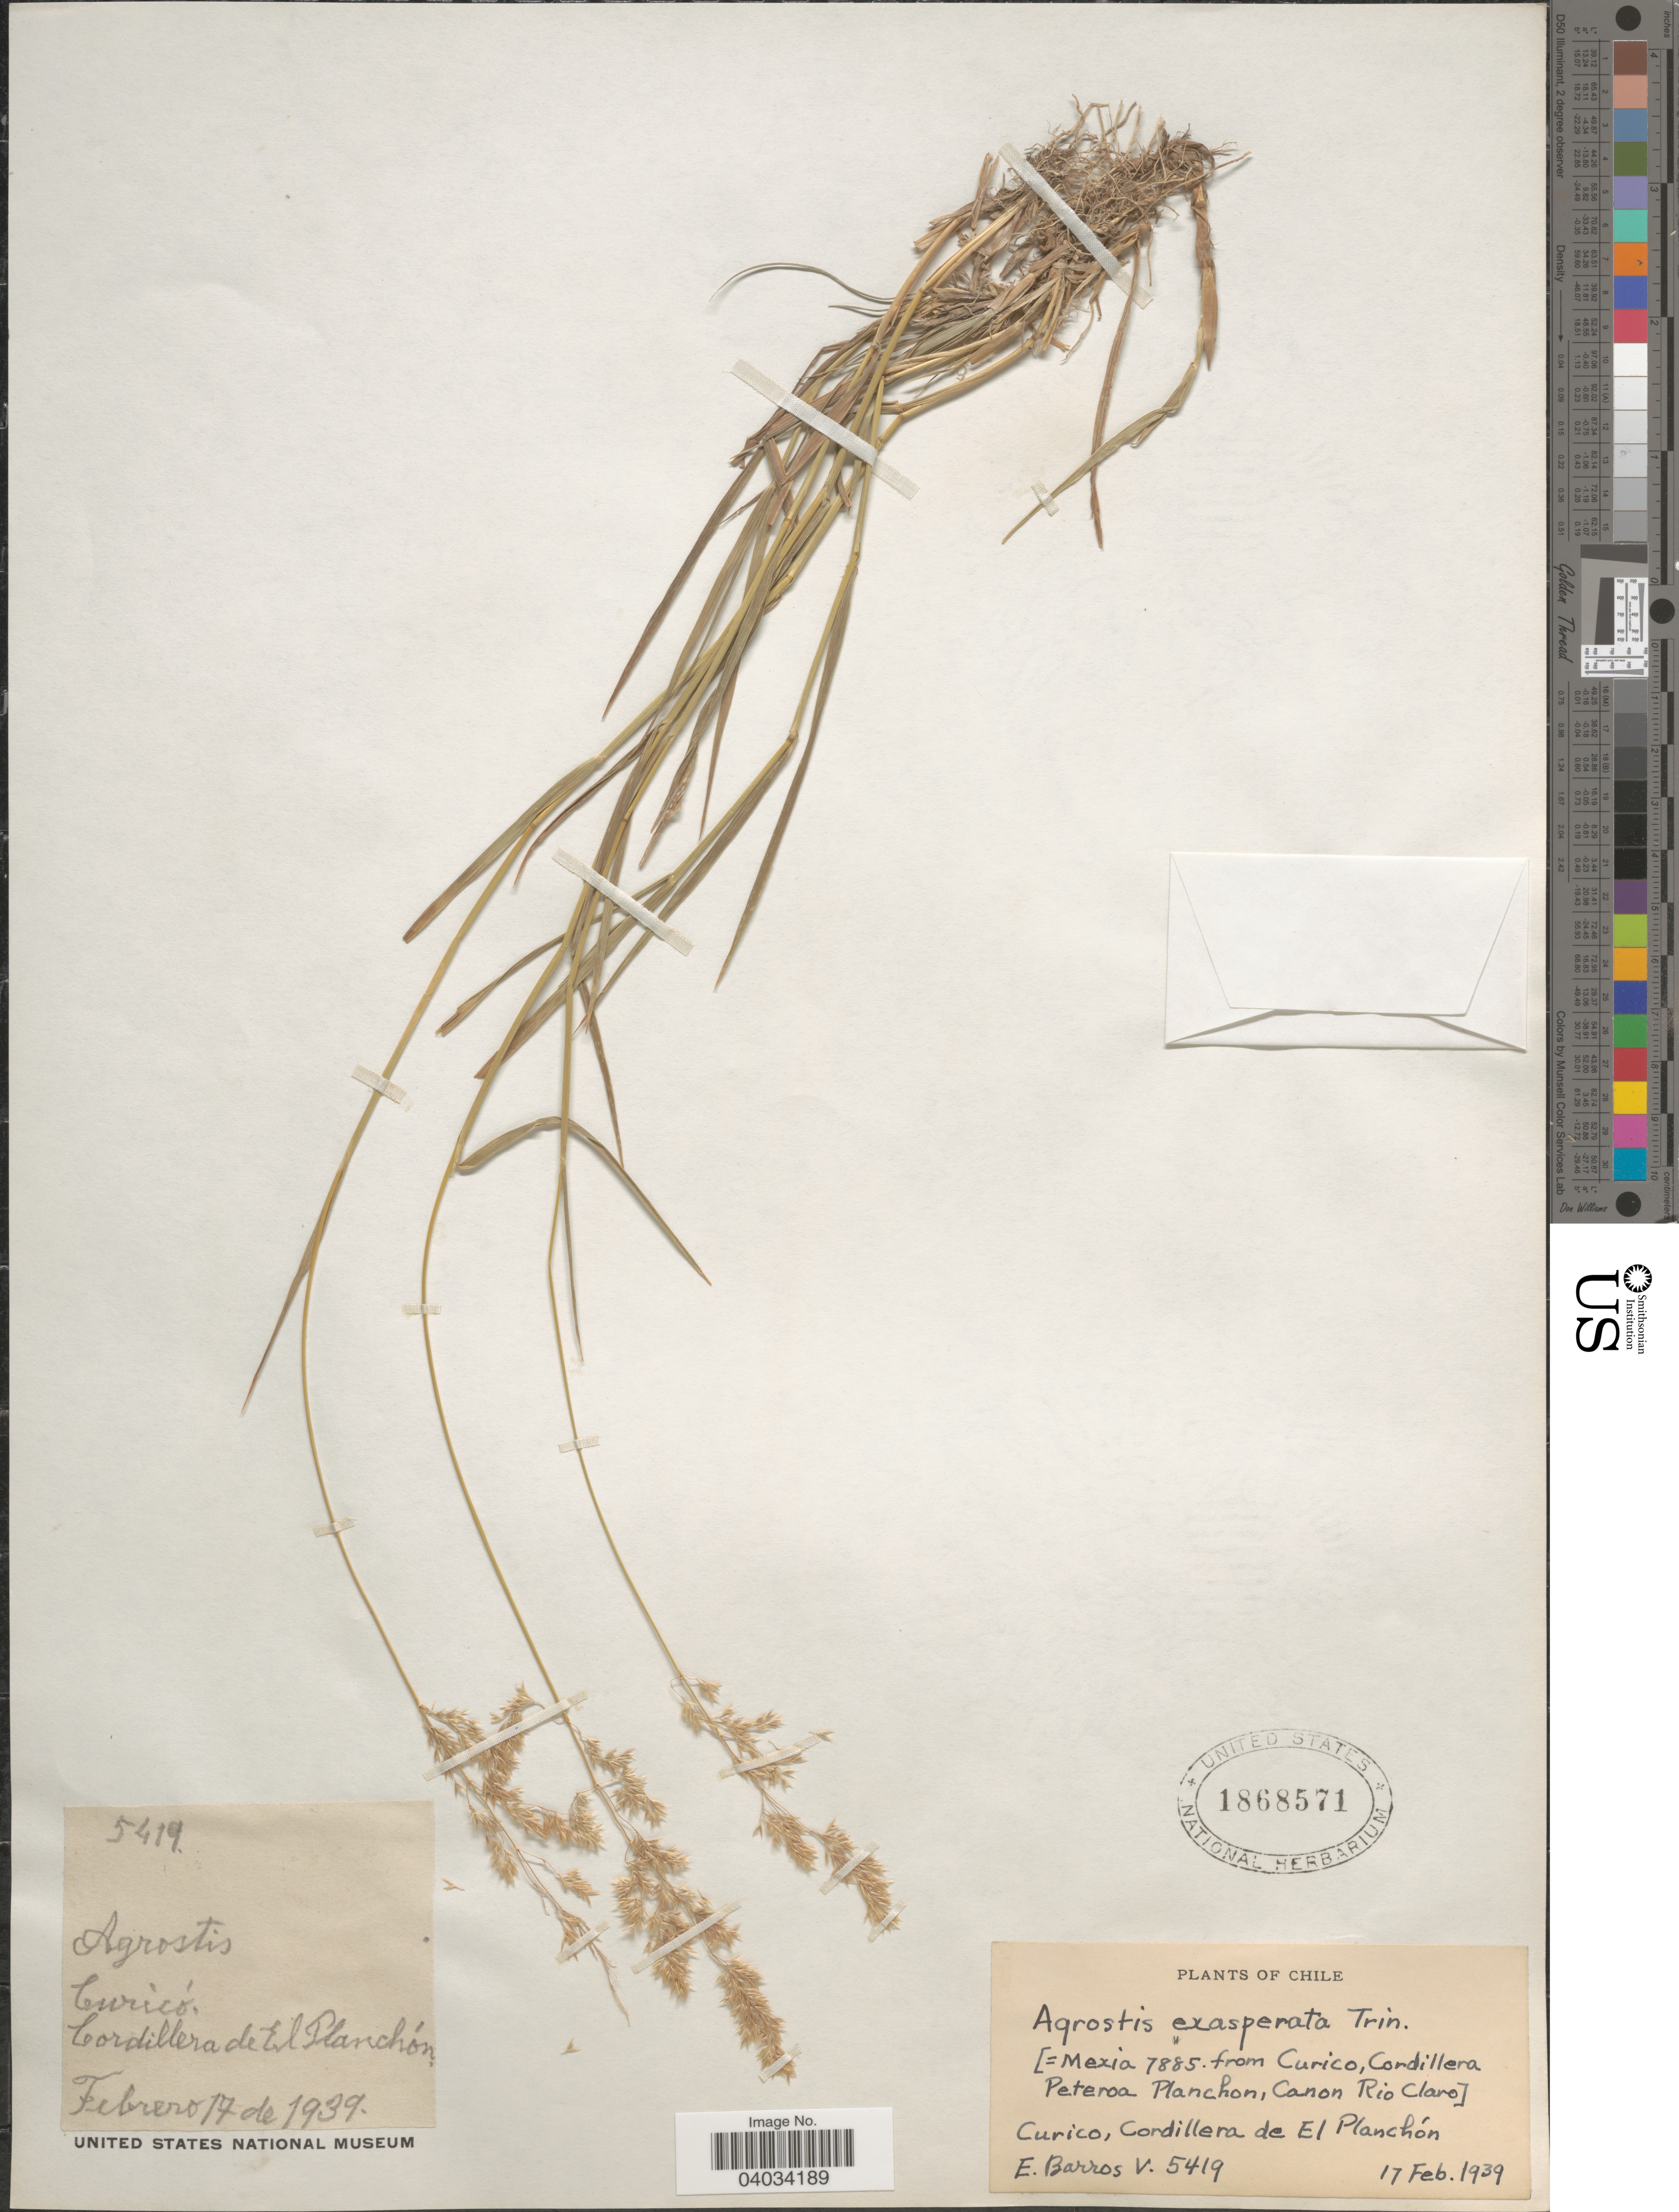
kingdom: Plantae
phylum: Tracheophyta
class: Liliopsida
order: Poales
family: Poaceae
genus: Polypogon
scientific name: Polypogon exasperatus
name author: (Trin.) Renvoize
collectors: E. Barros V.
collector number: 5419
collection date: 1939-02-17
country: Chile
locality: Curicó, Cordillera de El Planchón.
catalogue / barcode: US 1868571